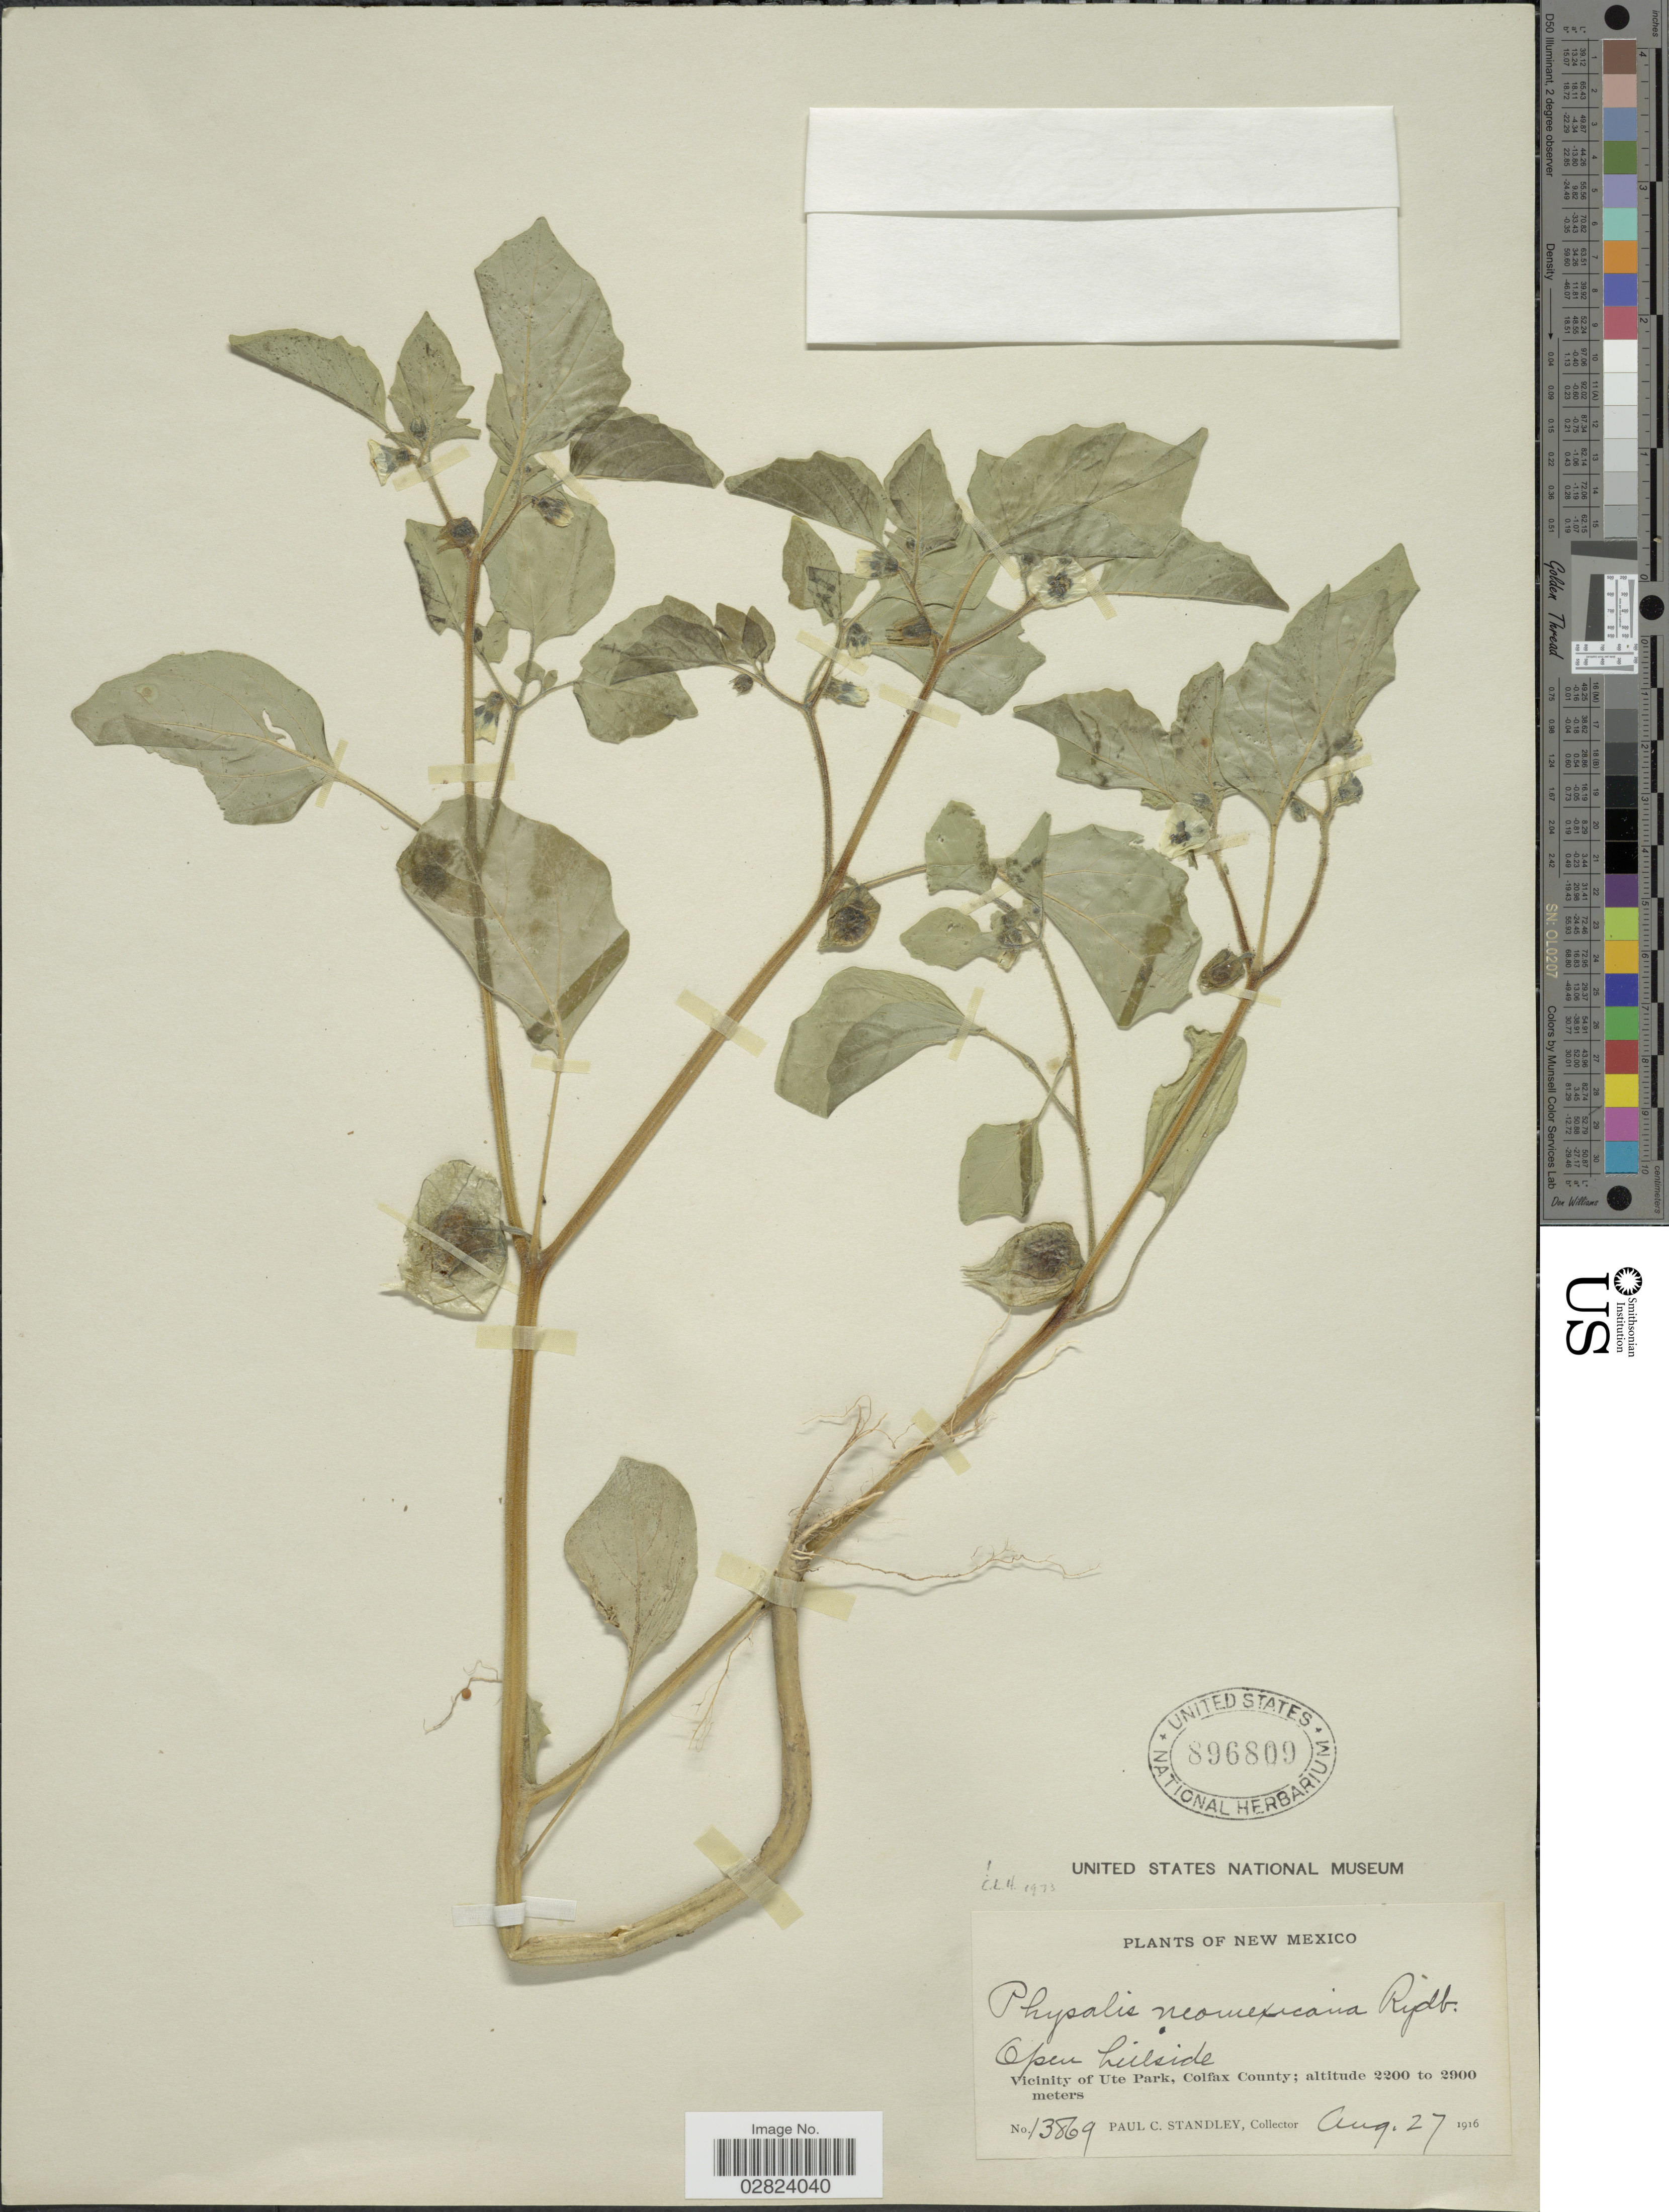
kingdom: Plantae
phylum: Tracheophyta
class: Magnoliopsida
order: Solanales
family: Solanaceae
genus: Physalis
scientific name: Physalis neomexicana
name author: Rydb.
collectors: P. C. Standley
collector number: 13869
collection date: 1916-08-27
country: United States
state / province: New Mexico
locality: Vicinity of Ute Park, Colfax County.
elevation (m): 2200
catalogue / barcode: US 896809